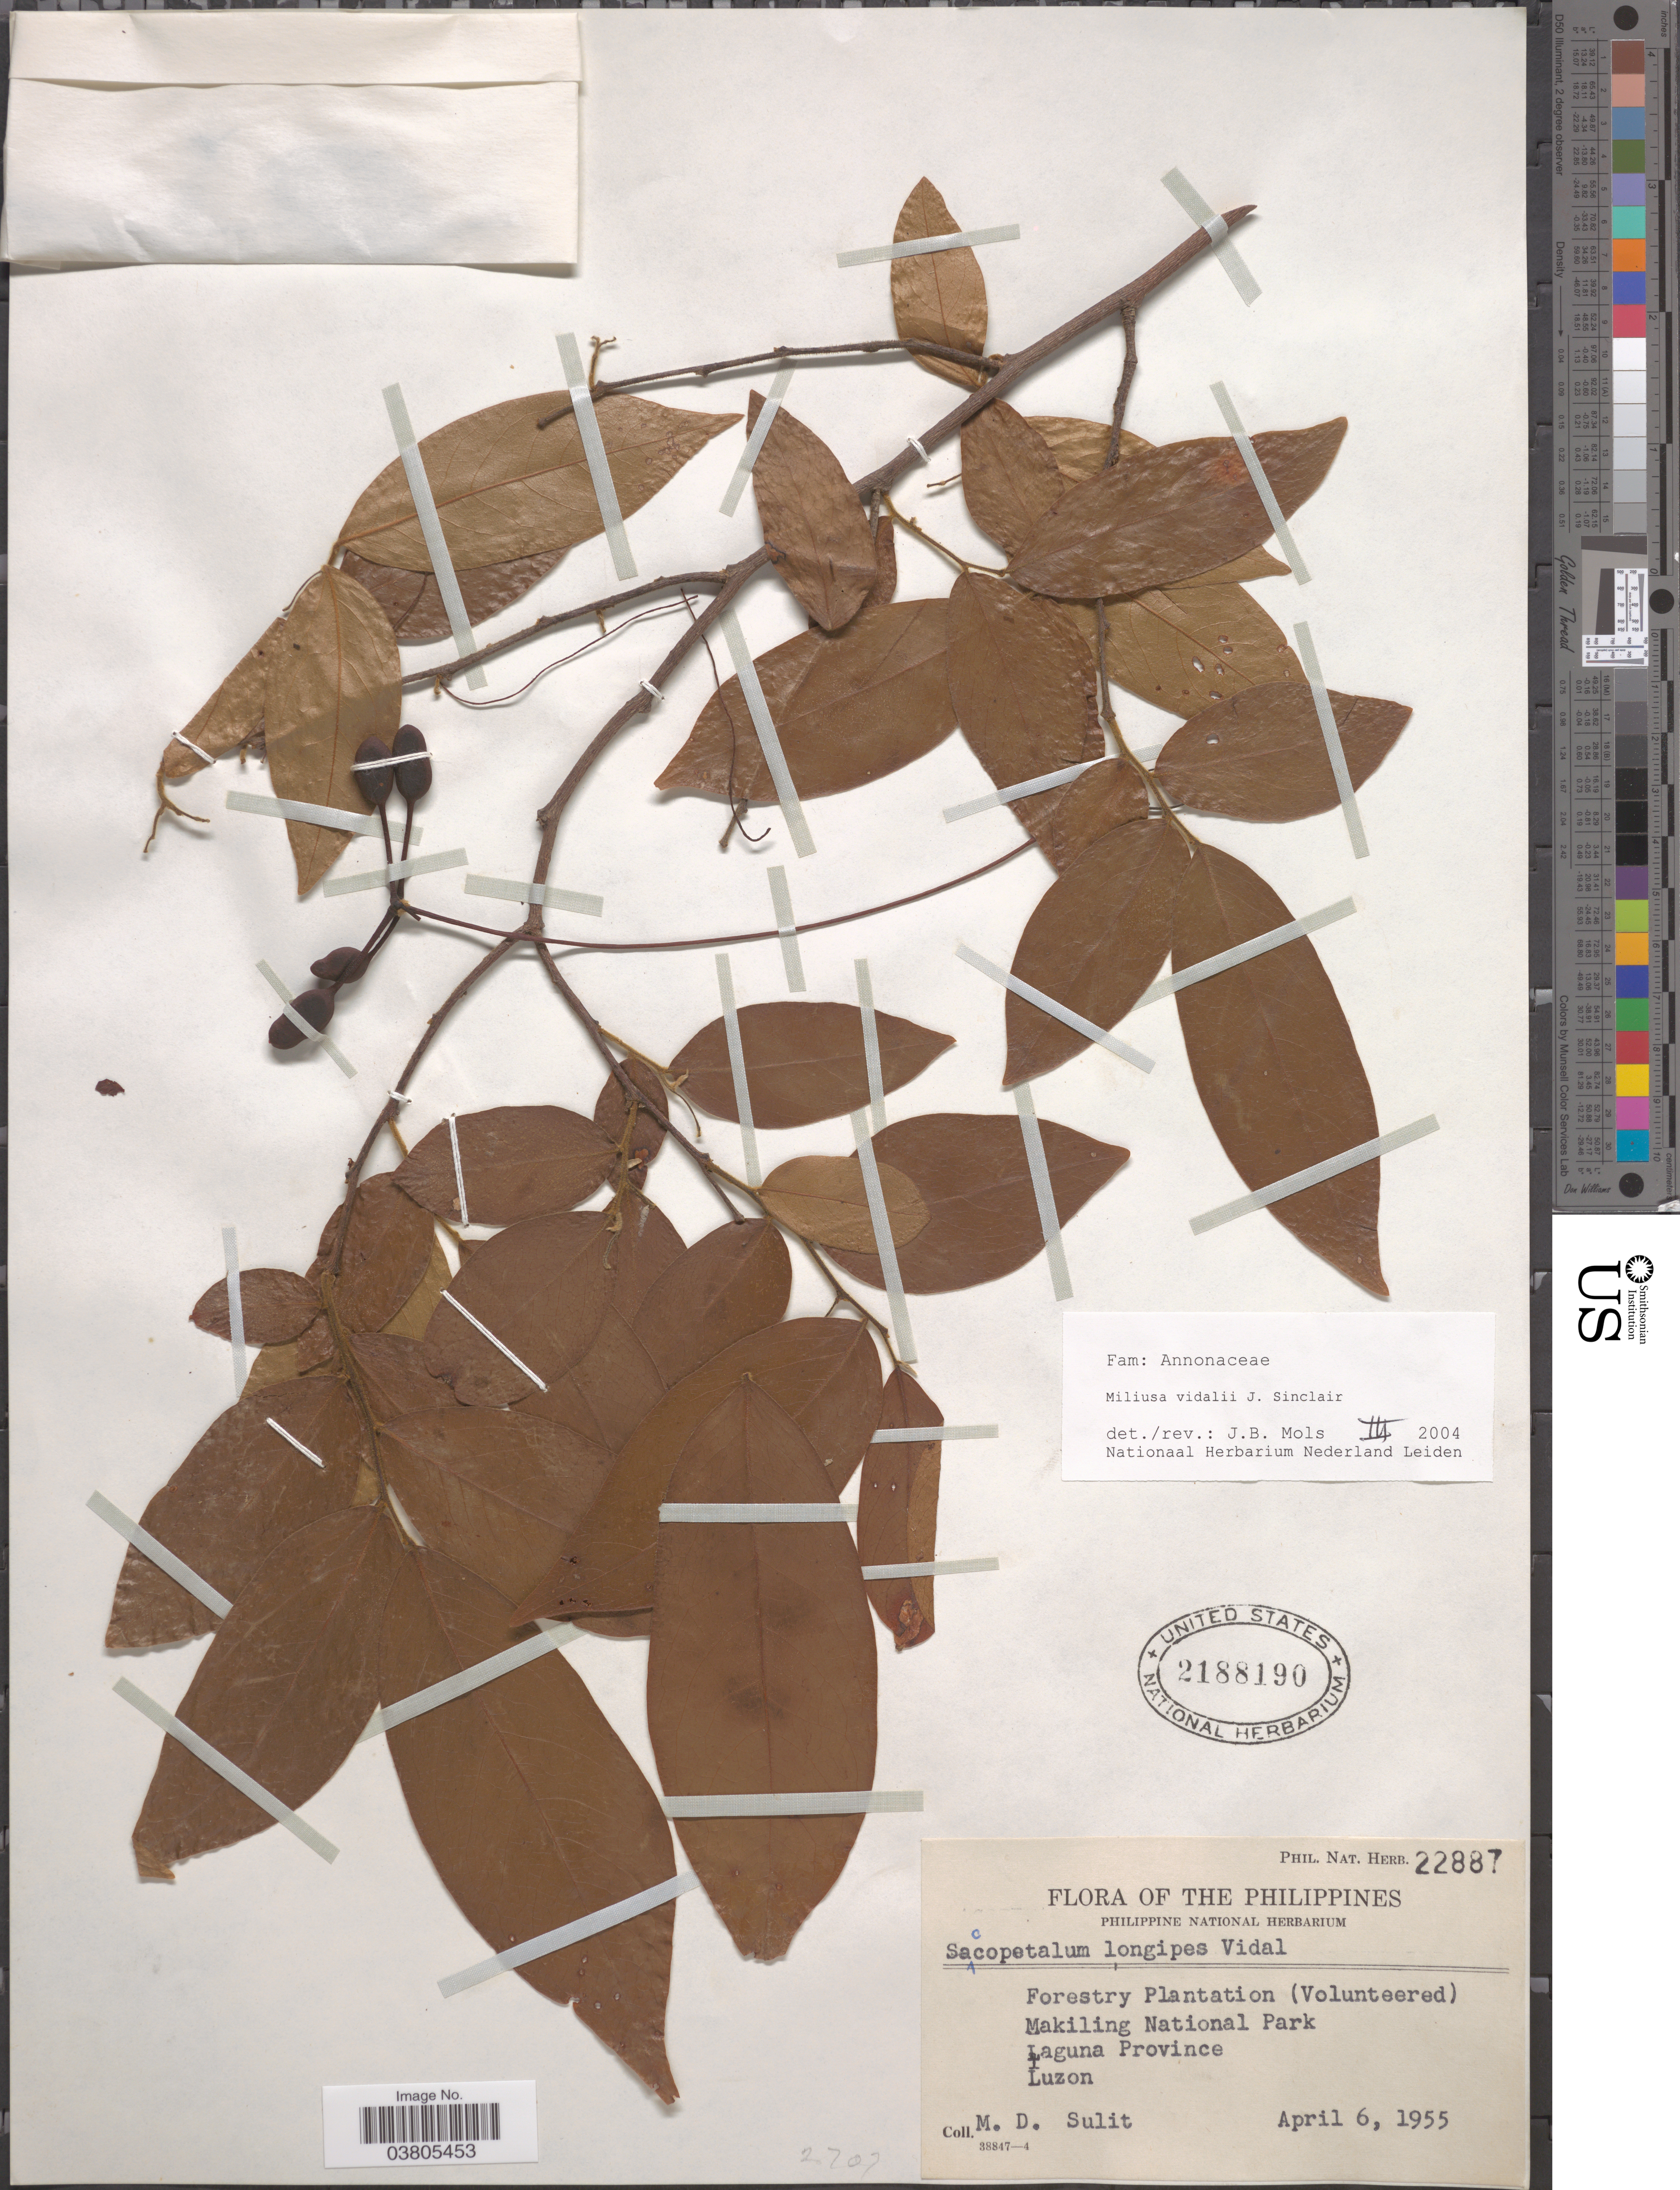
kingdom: Plantae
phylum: Tracheophyta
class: Magnoliopsida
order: Magnoliales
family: Annonaceae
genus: Miliusa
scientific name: Miliusa vidalii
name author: J. Sincl.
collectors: M. Sulit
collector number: Phil. Nat. Herb. 22887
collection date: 1955-04-06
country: Philippines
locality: Forestry Plantation (Volunteered) Makiling National Park, Laguna Province, Luzon.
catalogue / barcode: US 2188190